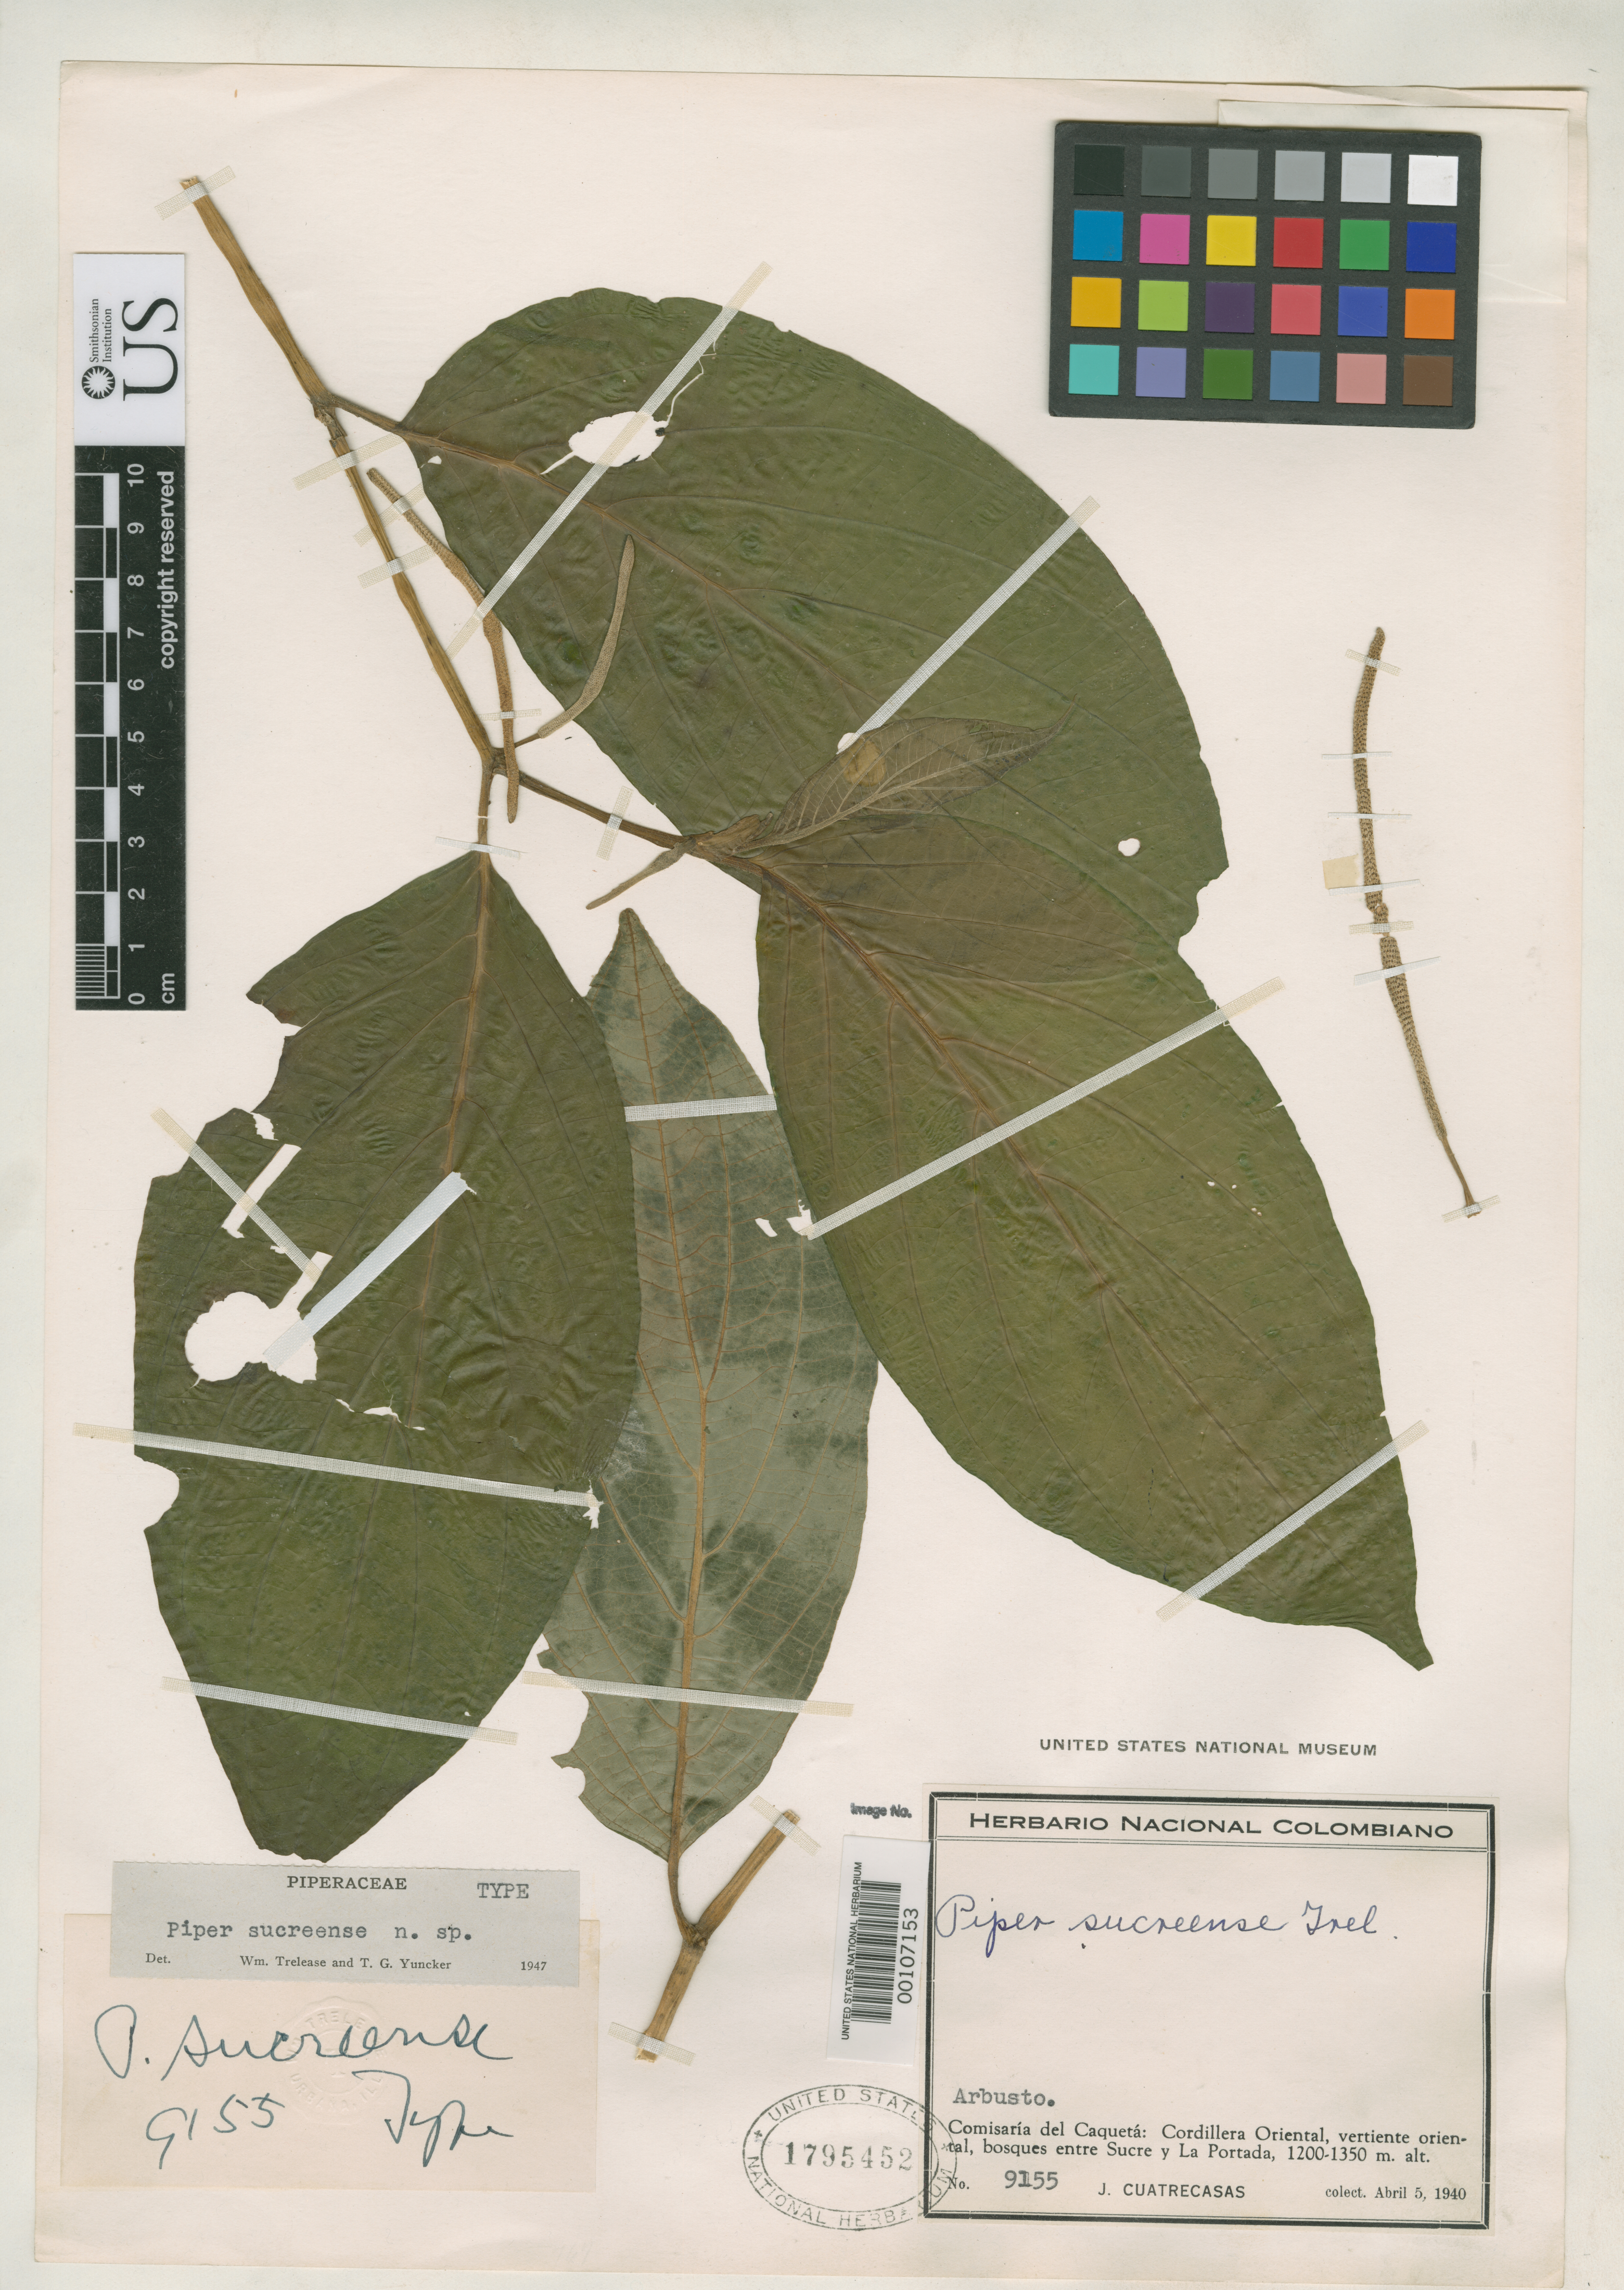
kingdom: Plantae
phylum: Tracheophyta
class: Magnoliopsida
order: Piperales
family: Piperaceae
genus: Piper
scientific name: Piper sucreense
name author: Trel. & Yunck.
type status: Holotype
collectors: J. Cuatrecasas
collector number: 9155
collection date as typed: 05 Apr 1940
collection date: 1940-04-05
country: Colombia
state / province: Caquetá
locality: Between Sucre and La Portada.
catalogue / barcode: US 1795452